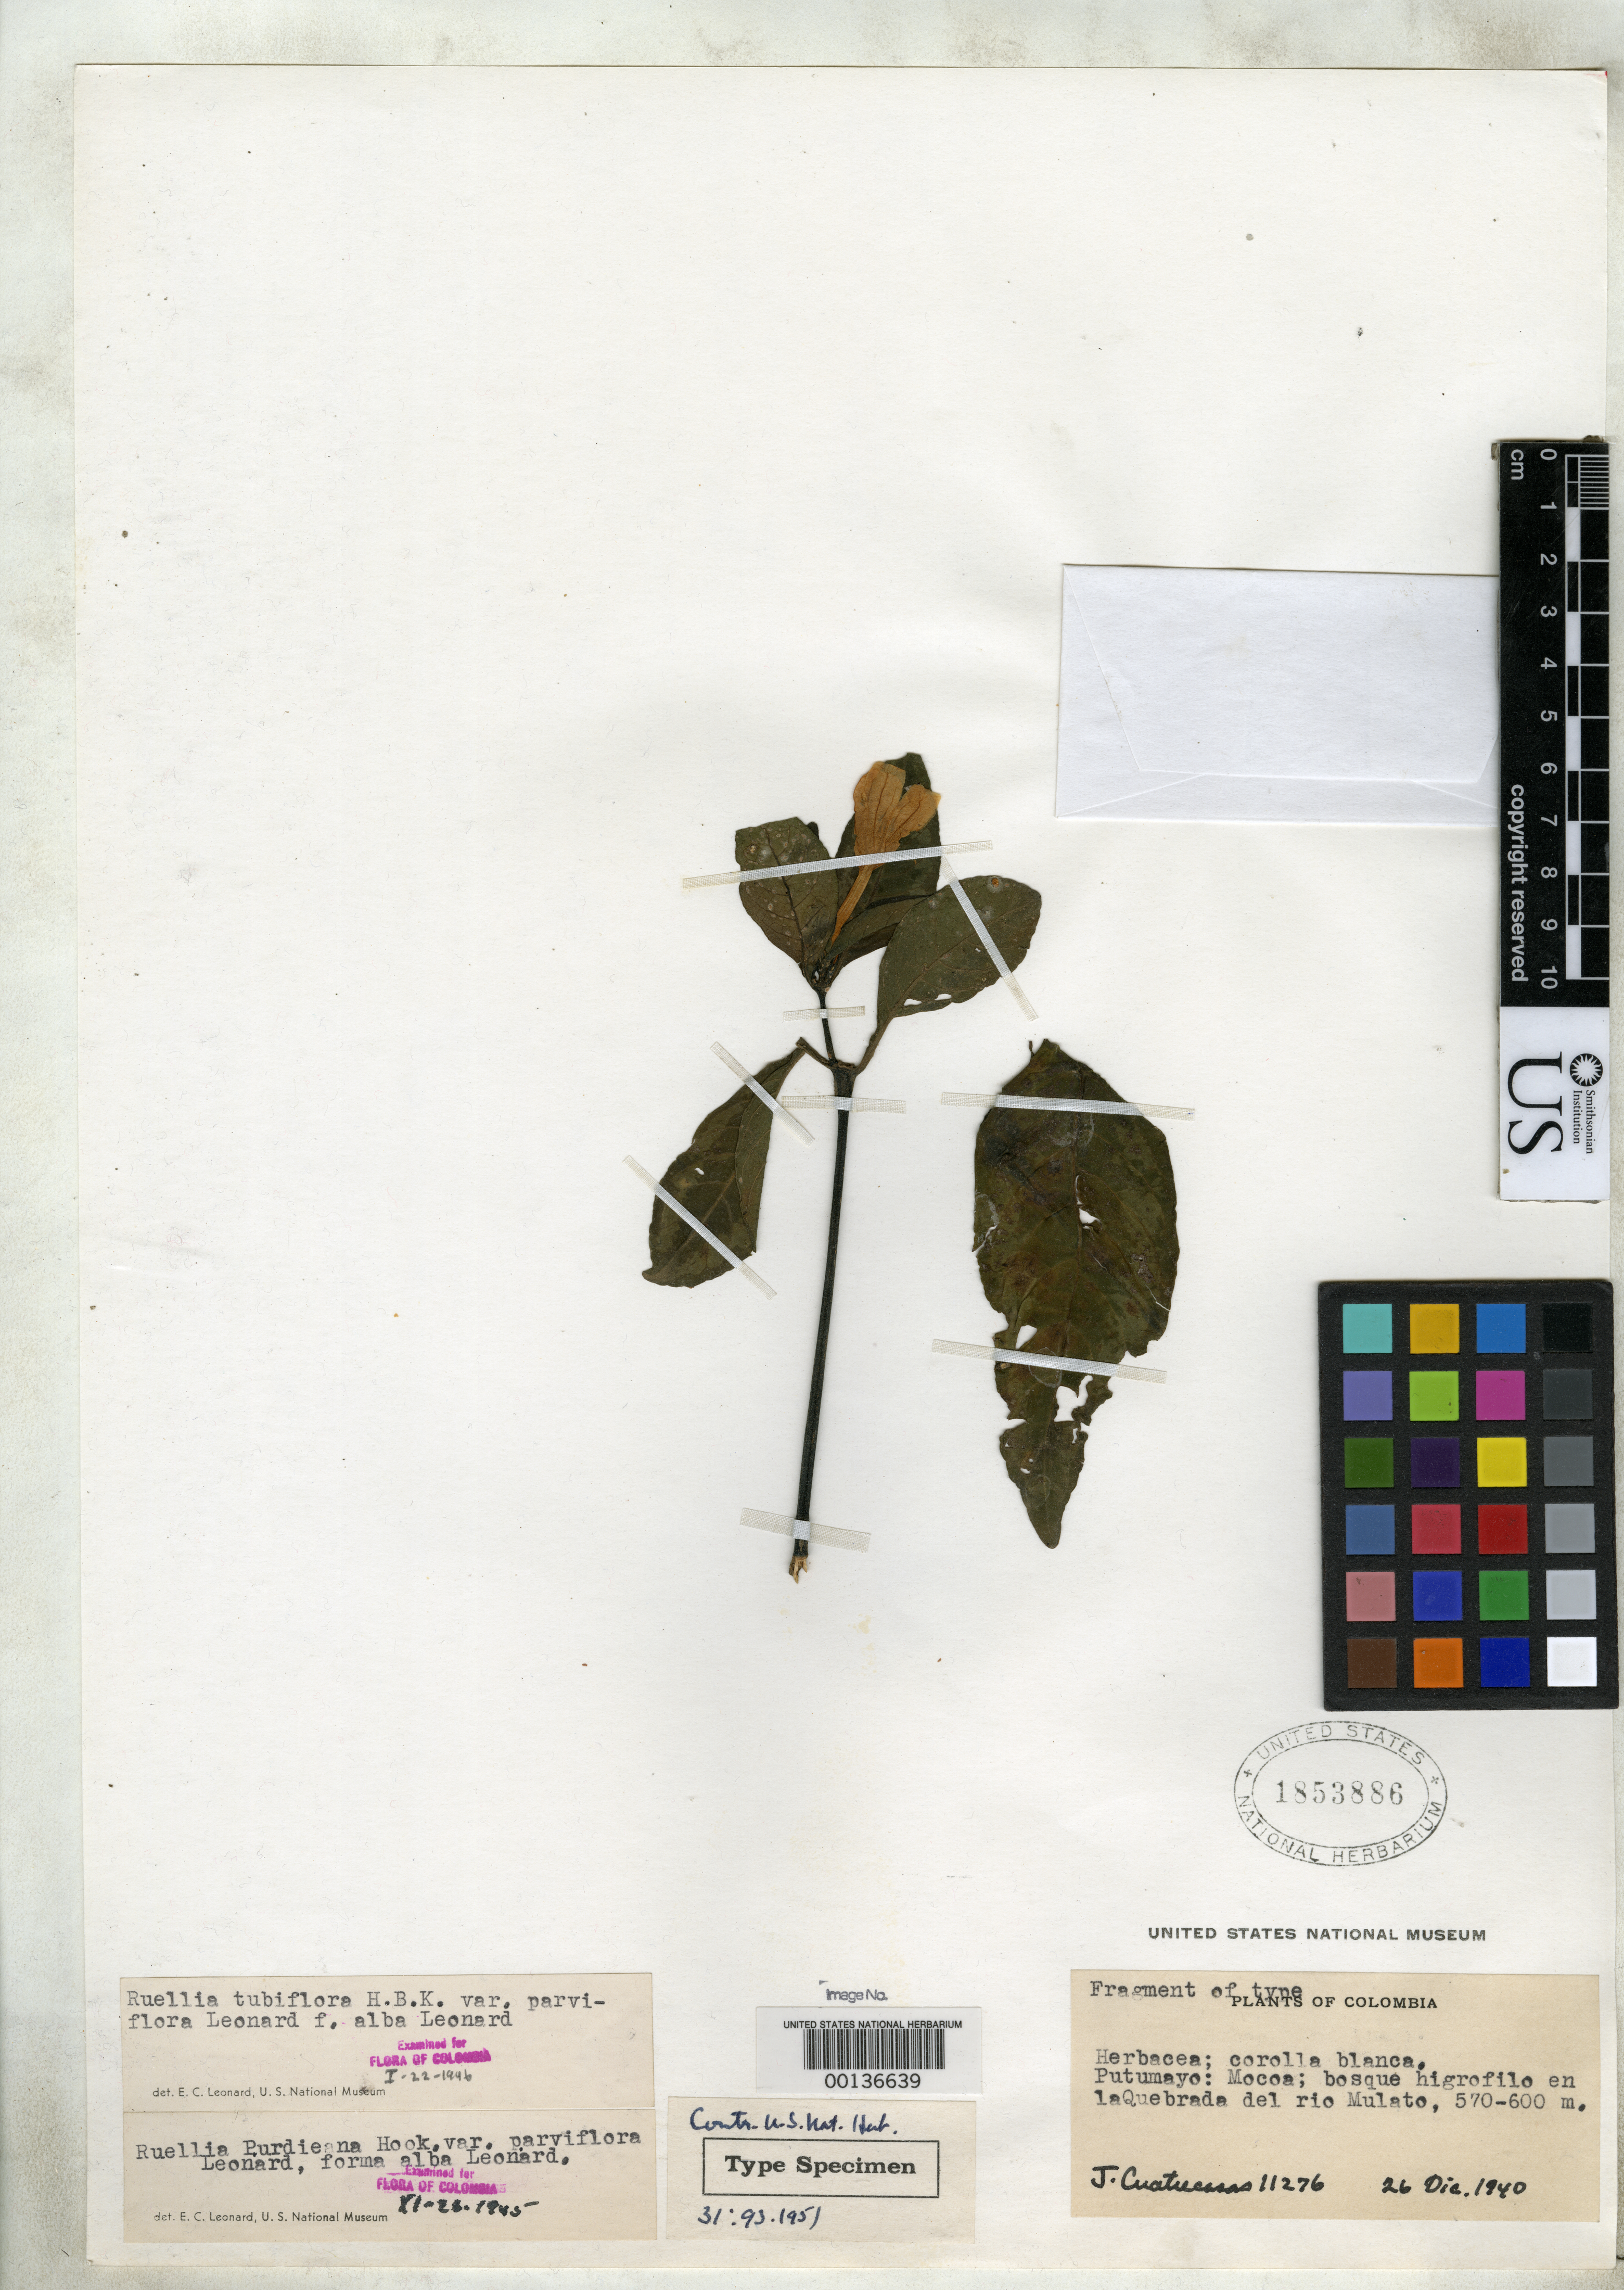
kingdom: Plantae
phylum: Tracheophyta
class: Magnoliopsida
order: Lamiales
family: Acanthaceae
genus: Ruellia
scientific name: Ruellia tubiflora f. alba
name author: Leonard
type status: Isotype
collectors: J. Cuatrecasas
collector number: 11276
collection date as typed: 26 Dec 1940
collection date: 1940-12-26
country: Colombia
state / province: Putumayo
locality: Bank of Rio Mulato, at Mocoa.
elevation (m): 570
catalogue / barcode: US 1853886